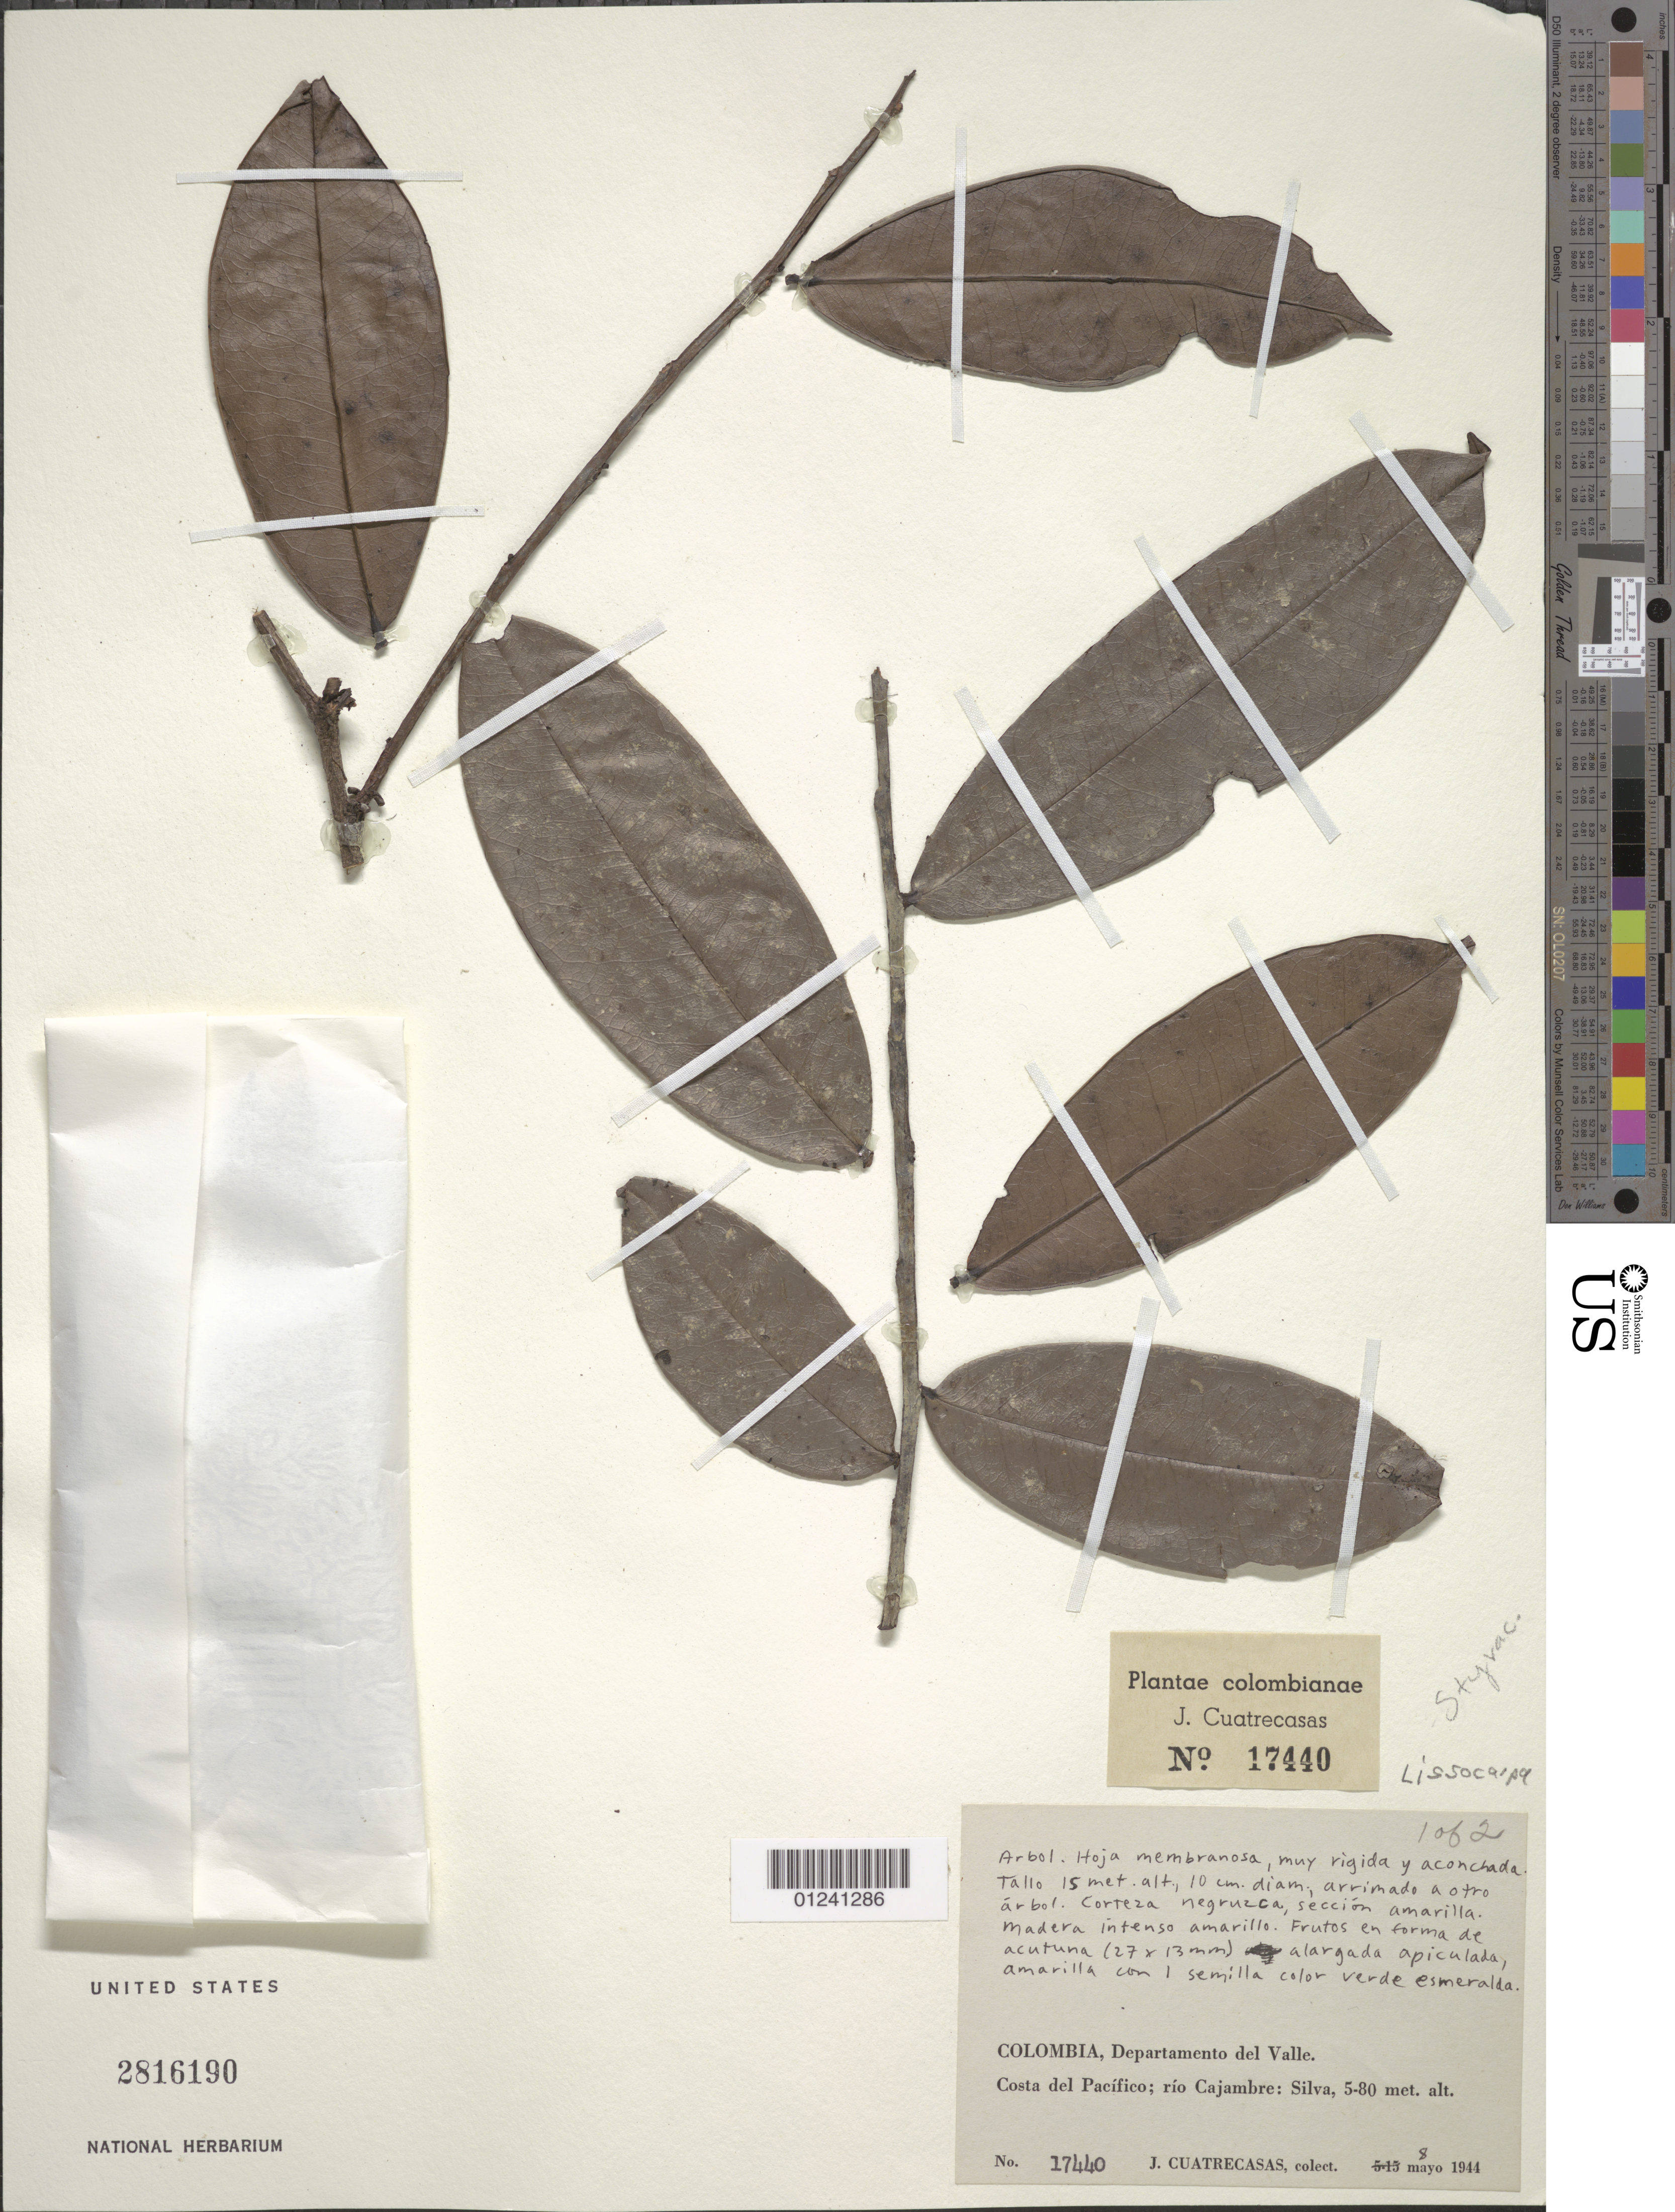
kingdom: Plantae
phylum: Tracheophyta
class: Magnoliopsida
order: Ericales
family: Ebenaceae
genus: Lissocarpa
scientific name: Lissocarpa sp.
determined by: Liesner, R. L.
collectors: J. Cuatrecasas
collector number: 17440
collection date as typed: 08 May 1944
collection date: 1944-05-08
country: Colombia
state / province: Valle del Cauca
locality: Costa del Pacifico; Rio Cajambre: Silva.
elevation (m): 5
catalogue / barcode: US 2816190